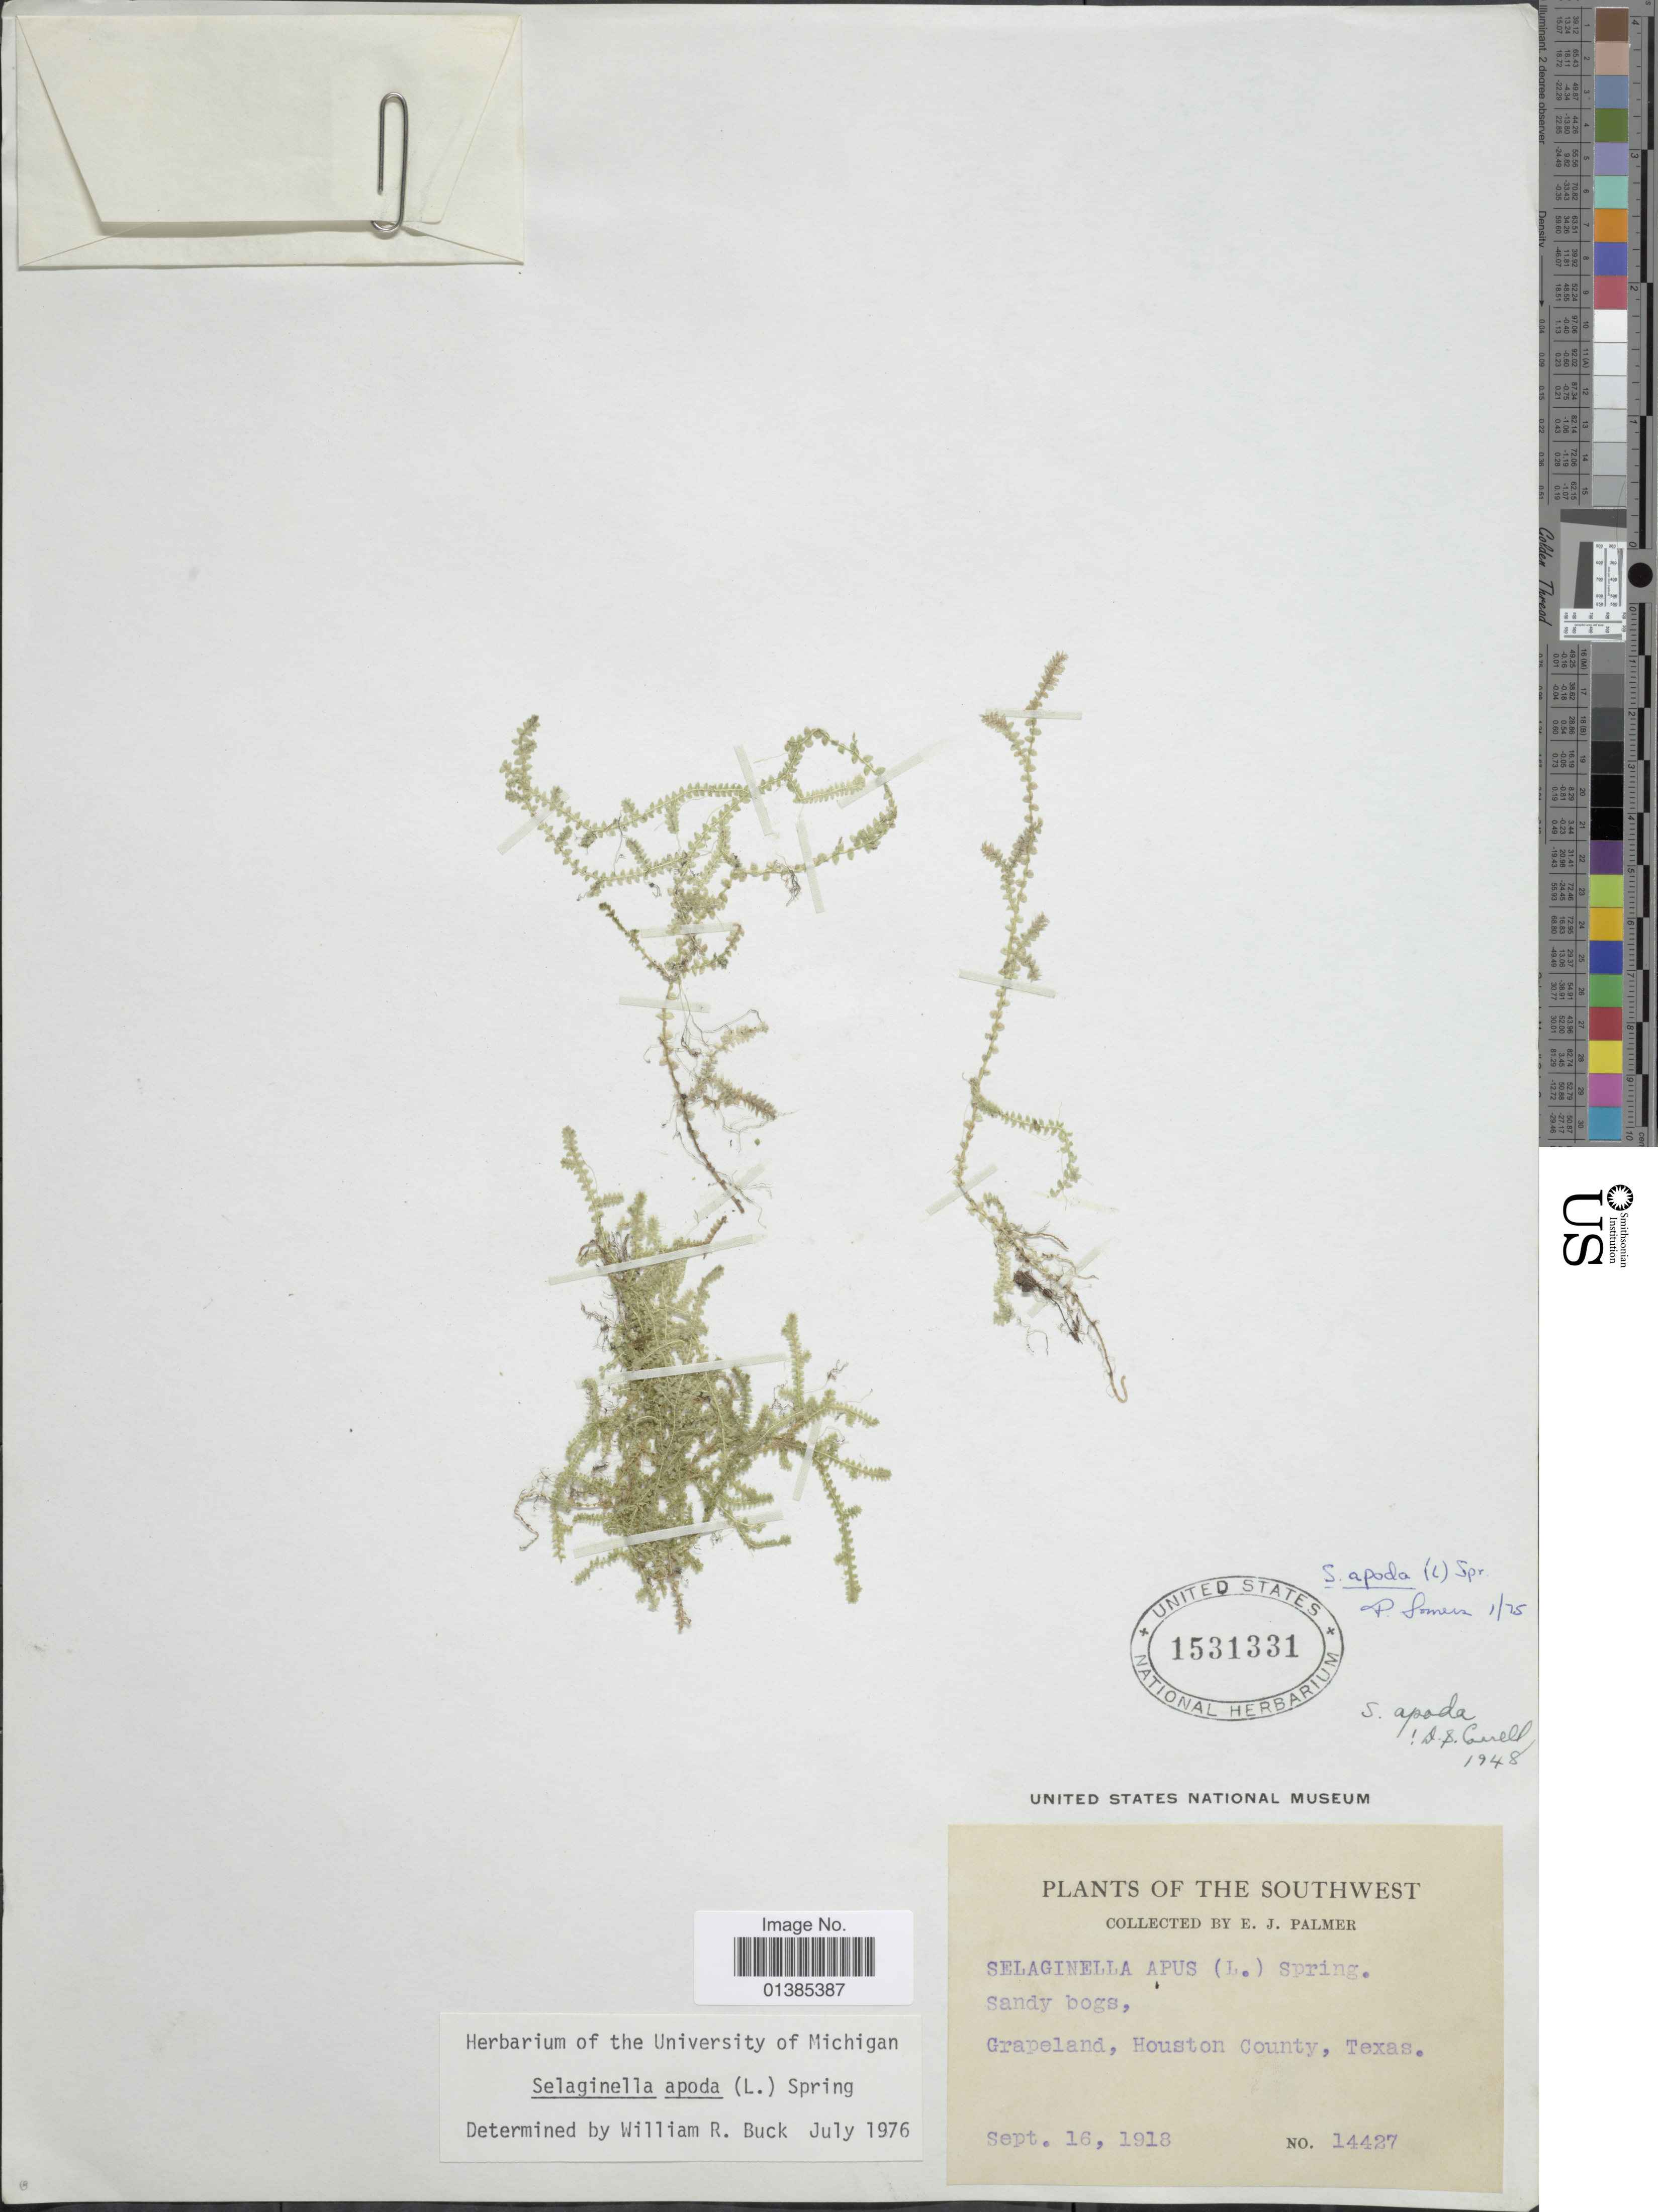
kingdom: Plantae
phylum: Tracheophyta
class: Lycopodiopsida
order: Selaginellales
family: Selaginellaceae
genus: Selaginella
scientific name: Selaginella apus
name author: Spring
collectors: E. J. Palmer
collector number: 14427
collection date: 1918-09-16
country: United States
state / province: Texas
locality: Southwest. Sandy bogs, Grapeland, Houston County.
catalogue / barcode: US 1531331